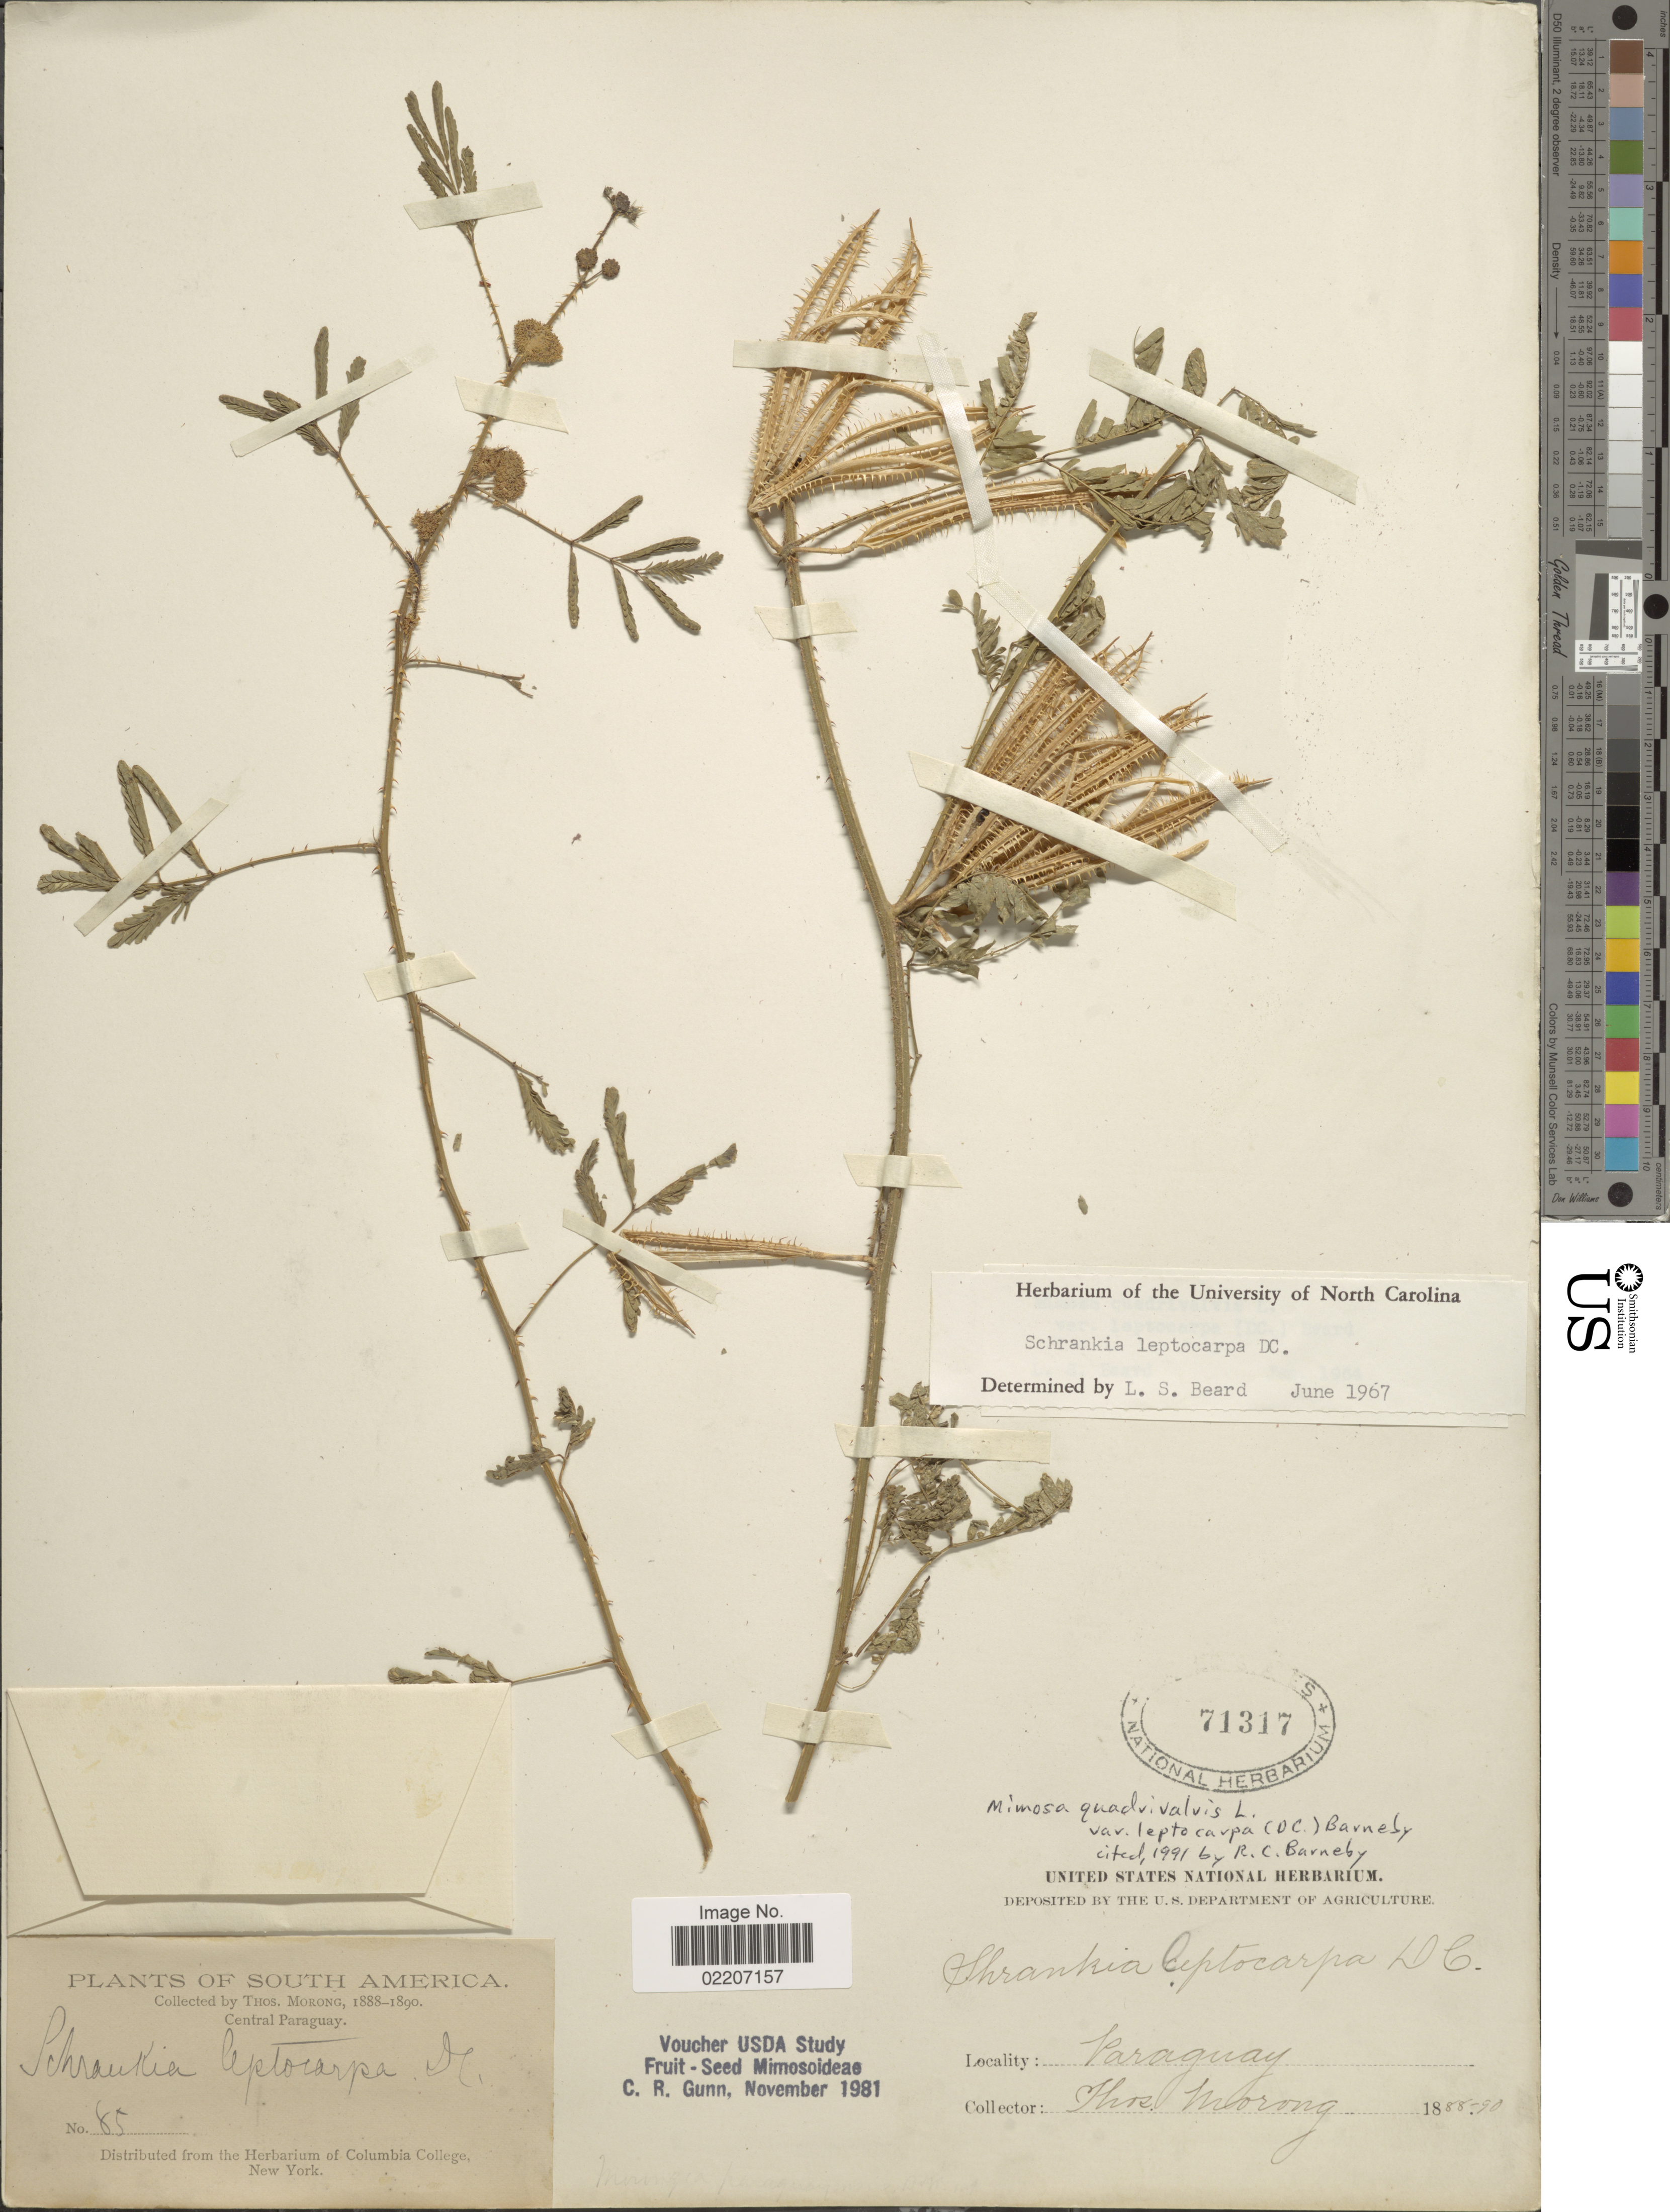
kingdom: Plantae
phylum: Tracheophyta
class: Magnoliopsida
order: Fabales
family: Fabaceae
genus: Mimosa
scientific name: Mimosa candollei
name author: R. Grether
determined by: Strong, Mark T., (BOT), Smithsonian Institution - National Museum of Natural History (UNITED STATES)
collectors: ex herb. T. Morong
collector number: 85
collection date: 1888/1890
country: Paraguay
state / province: Central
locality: Central Paraguay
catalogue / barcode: US 71317